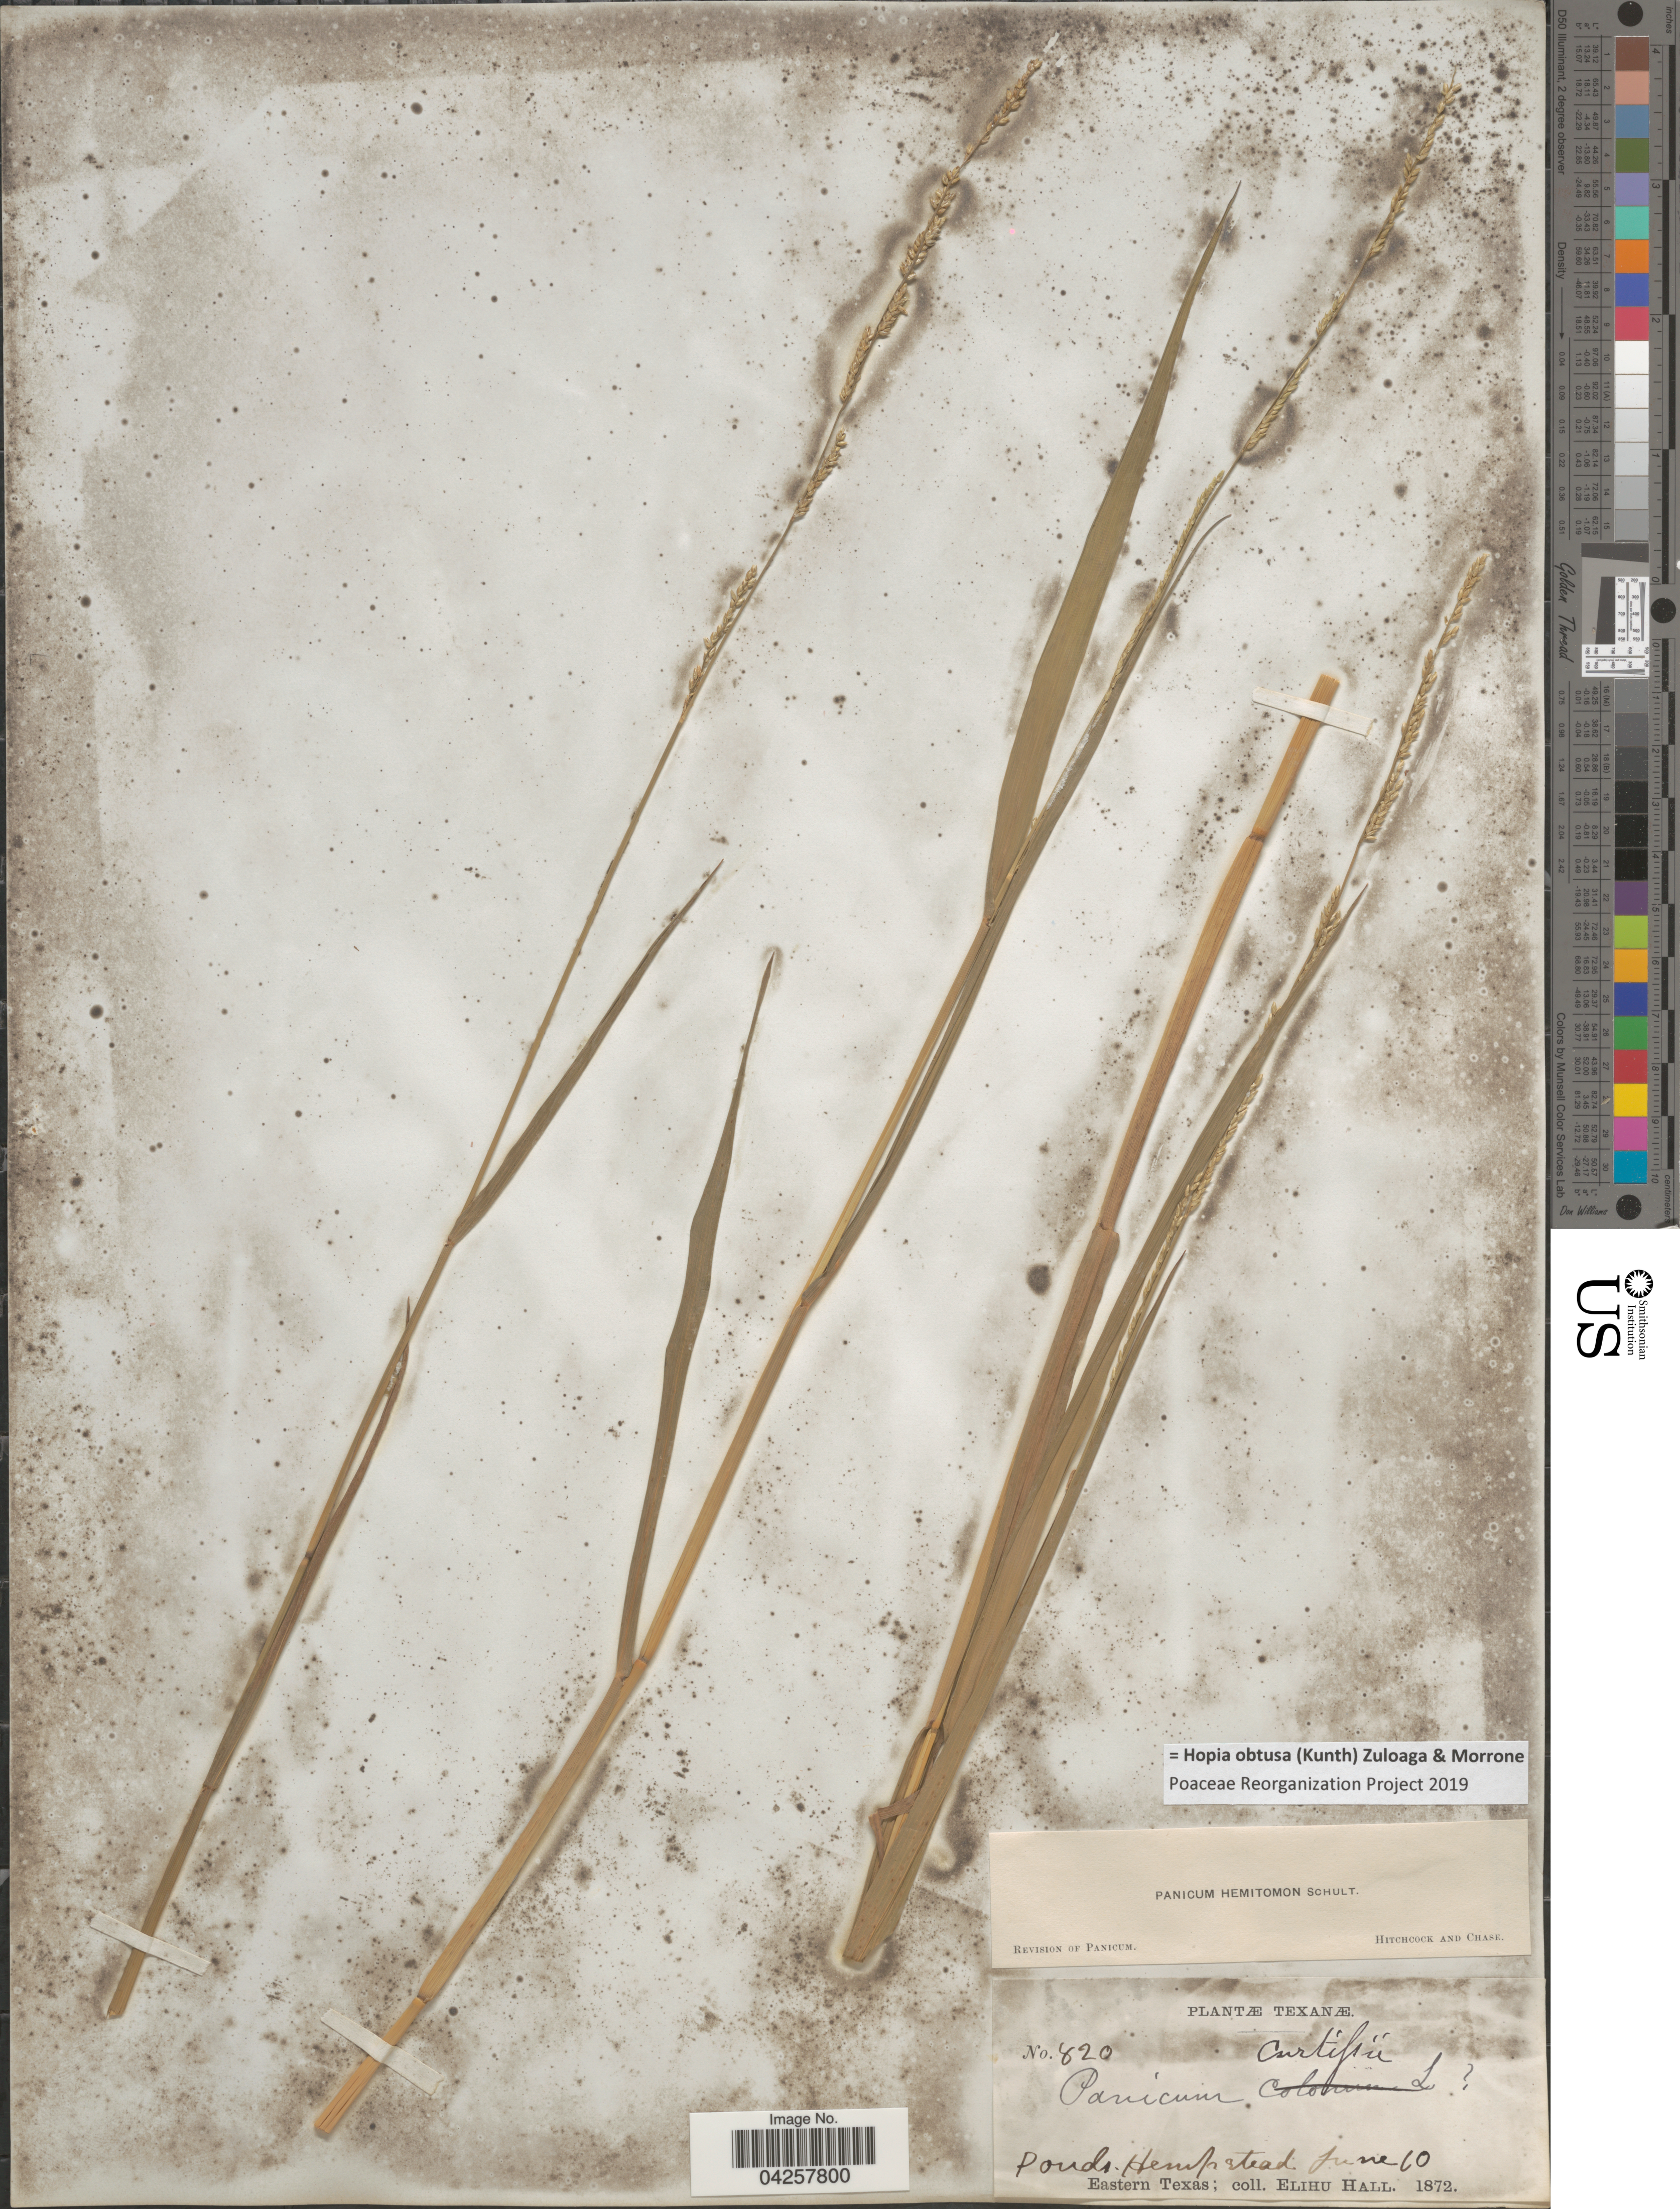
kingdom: Plantae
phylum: Tracheophyta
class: Liliopsida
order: Poales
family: Poaceae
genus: Hopia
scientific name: Hopia obtusa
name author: (Kunth) Zuloaga & Morrone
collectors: E. Hall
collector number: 820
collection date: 1872-06-10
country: United States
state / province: Texas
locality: Ponds. Hempstead. Eastern Texas.